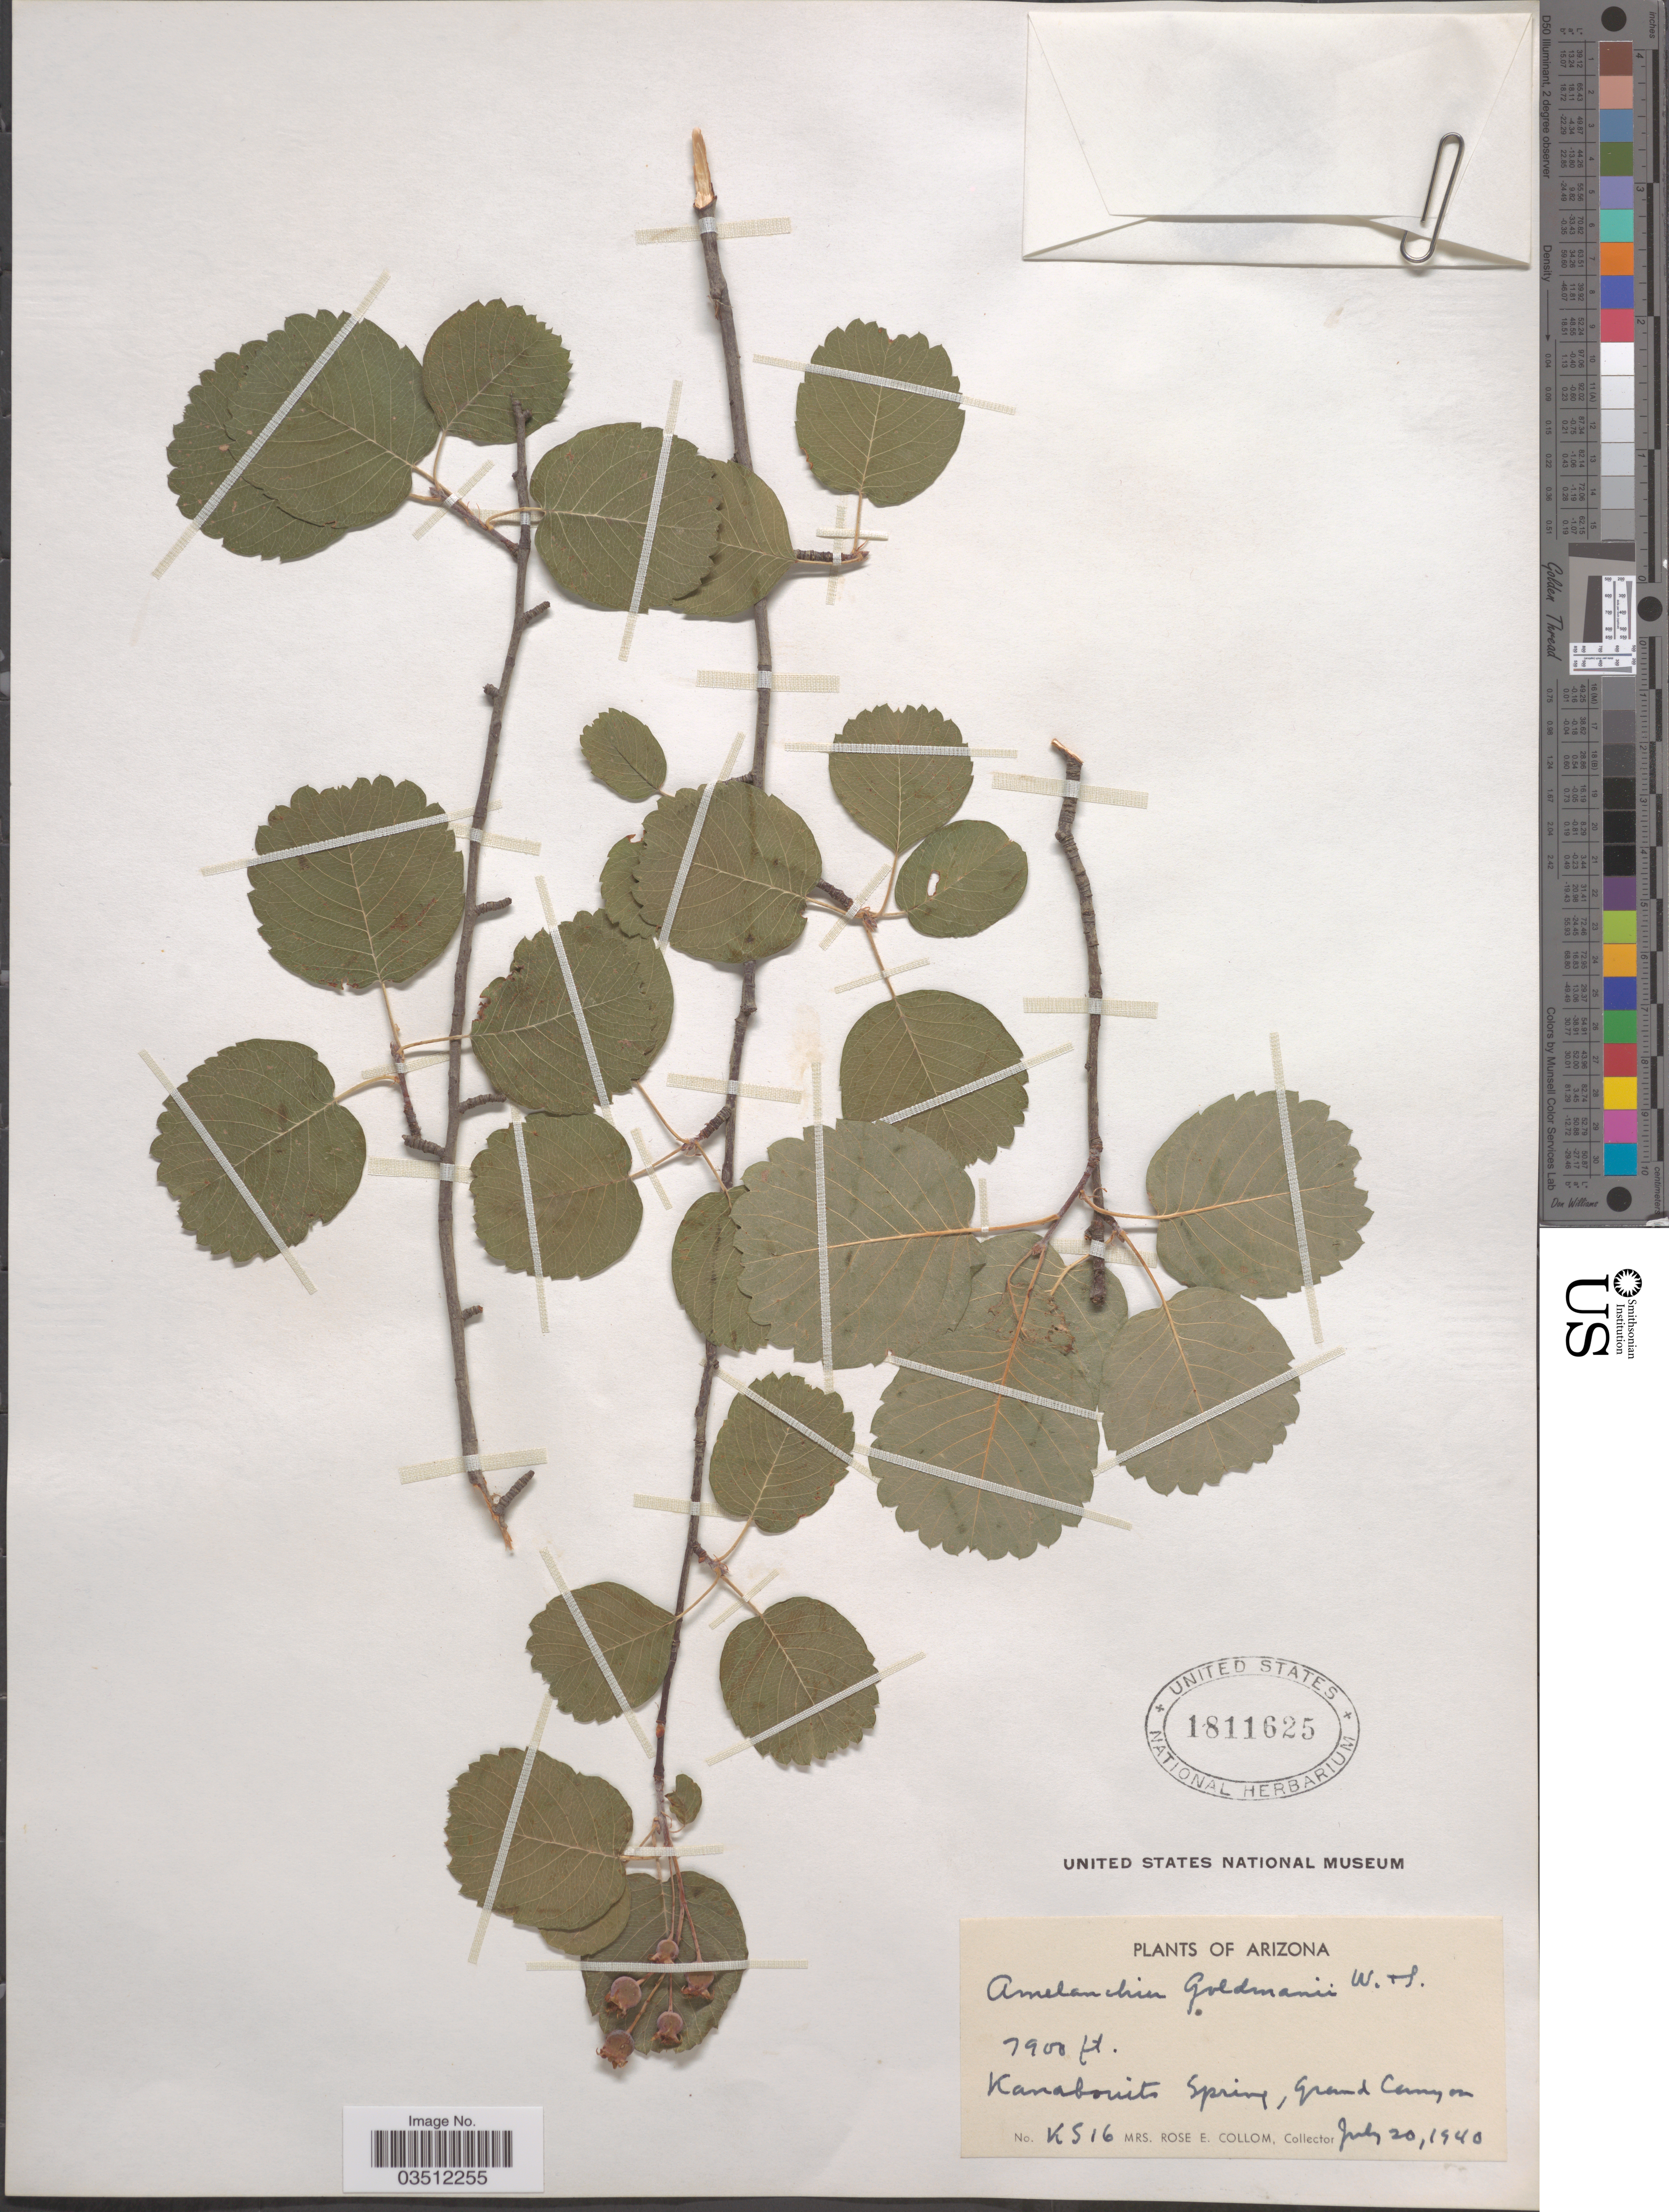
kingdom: Plantae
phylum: Tracheophyta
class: Magnoliopsida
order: Rosales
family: Rosaceae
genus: Amelanchier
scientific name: Amelanchier goldmanii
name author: Wooton & Standl.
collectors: R. E. Collom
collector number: KS16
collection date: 1940-07-20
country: United States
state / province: Arizona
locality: Kanabonits Spring, Grand canyon.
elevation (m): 2408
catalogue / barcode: US 1811625